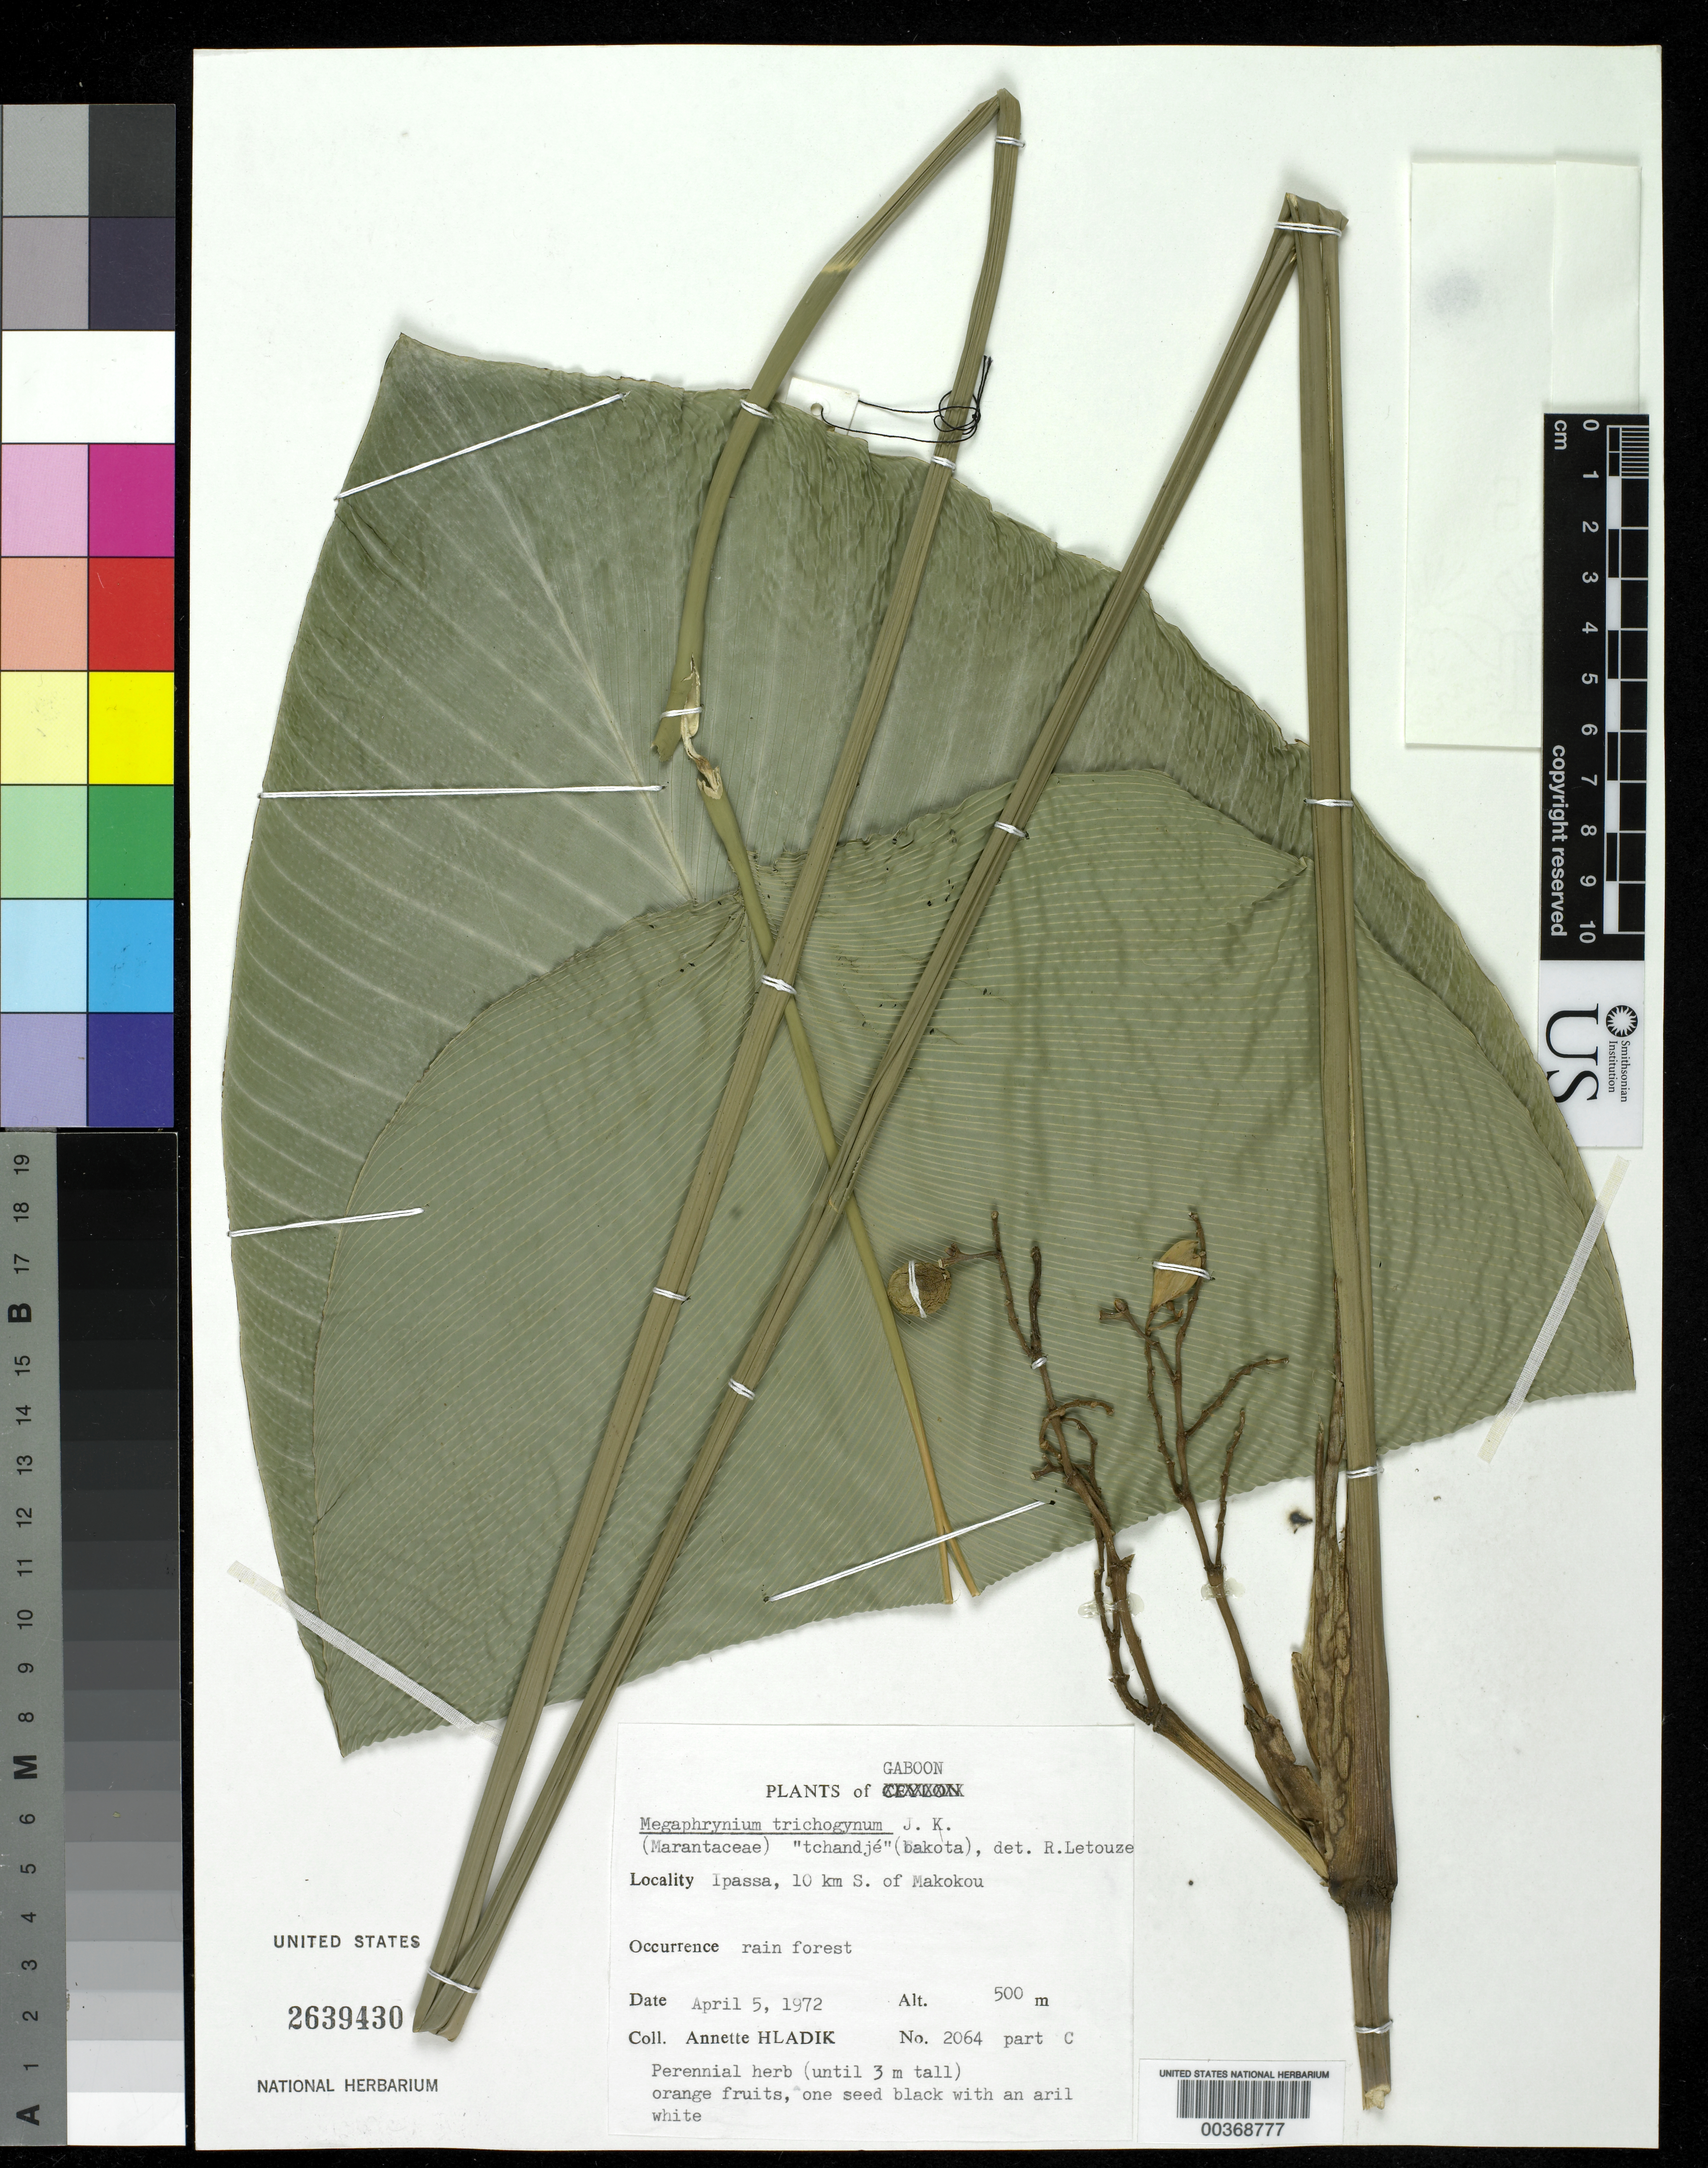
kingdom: Plantae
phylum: Tracheophyta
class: Liliopsida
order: Zingiberales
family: Marantaceae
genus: Megaphrynium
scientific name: Megaphrynium trichogynum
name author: Koechlin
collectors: A. Hladik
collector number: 2064 Part C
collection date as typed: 05 Apr 1972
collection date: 1972-04-05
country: Gabon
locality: Plants of Gabon, Ipassa, 10 km S of Makokou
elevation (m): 500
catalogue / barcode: US 2639430